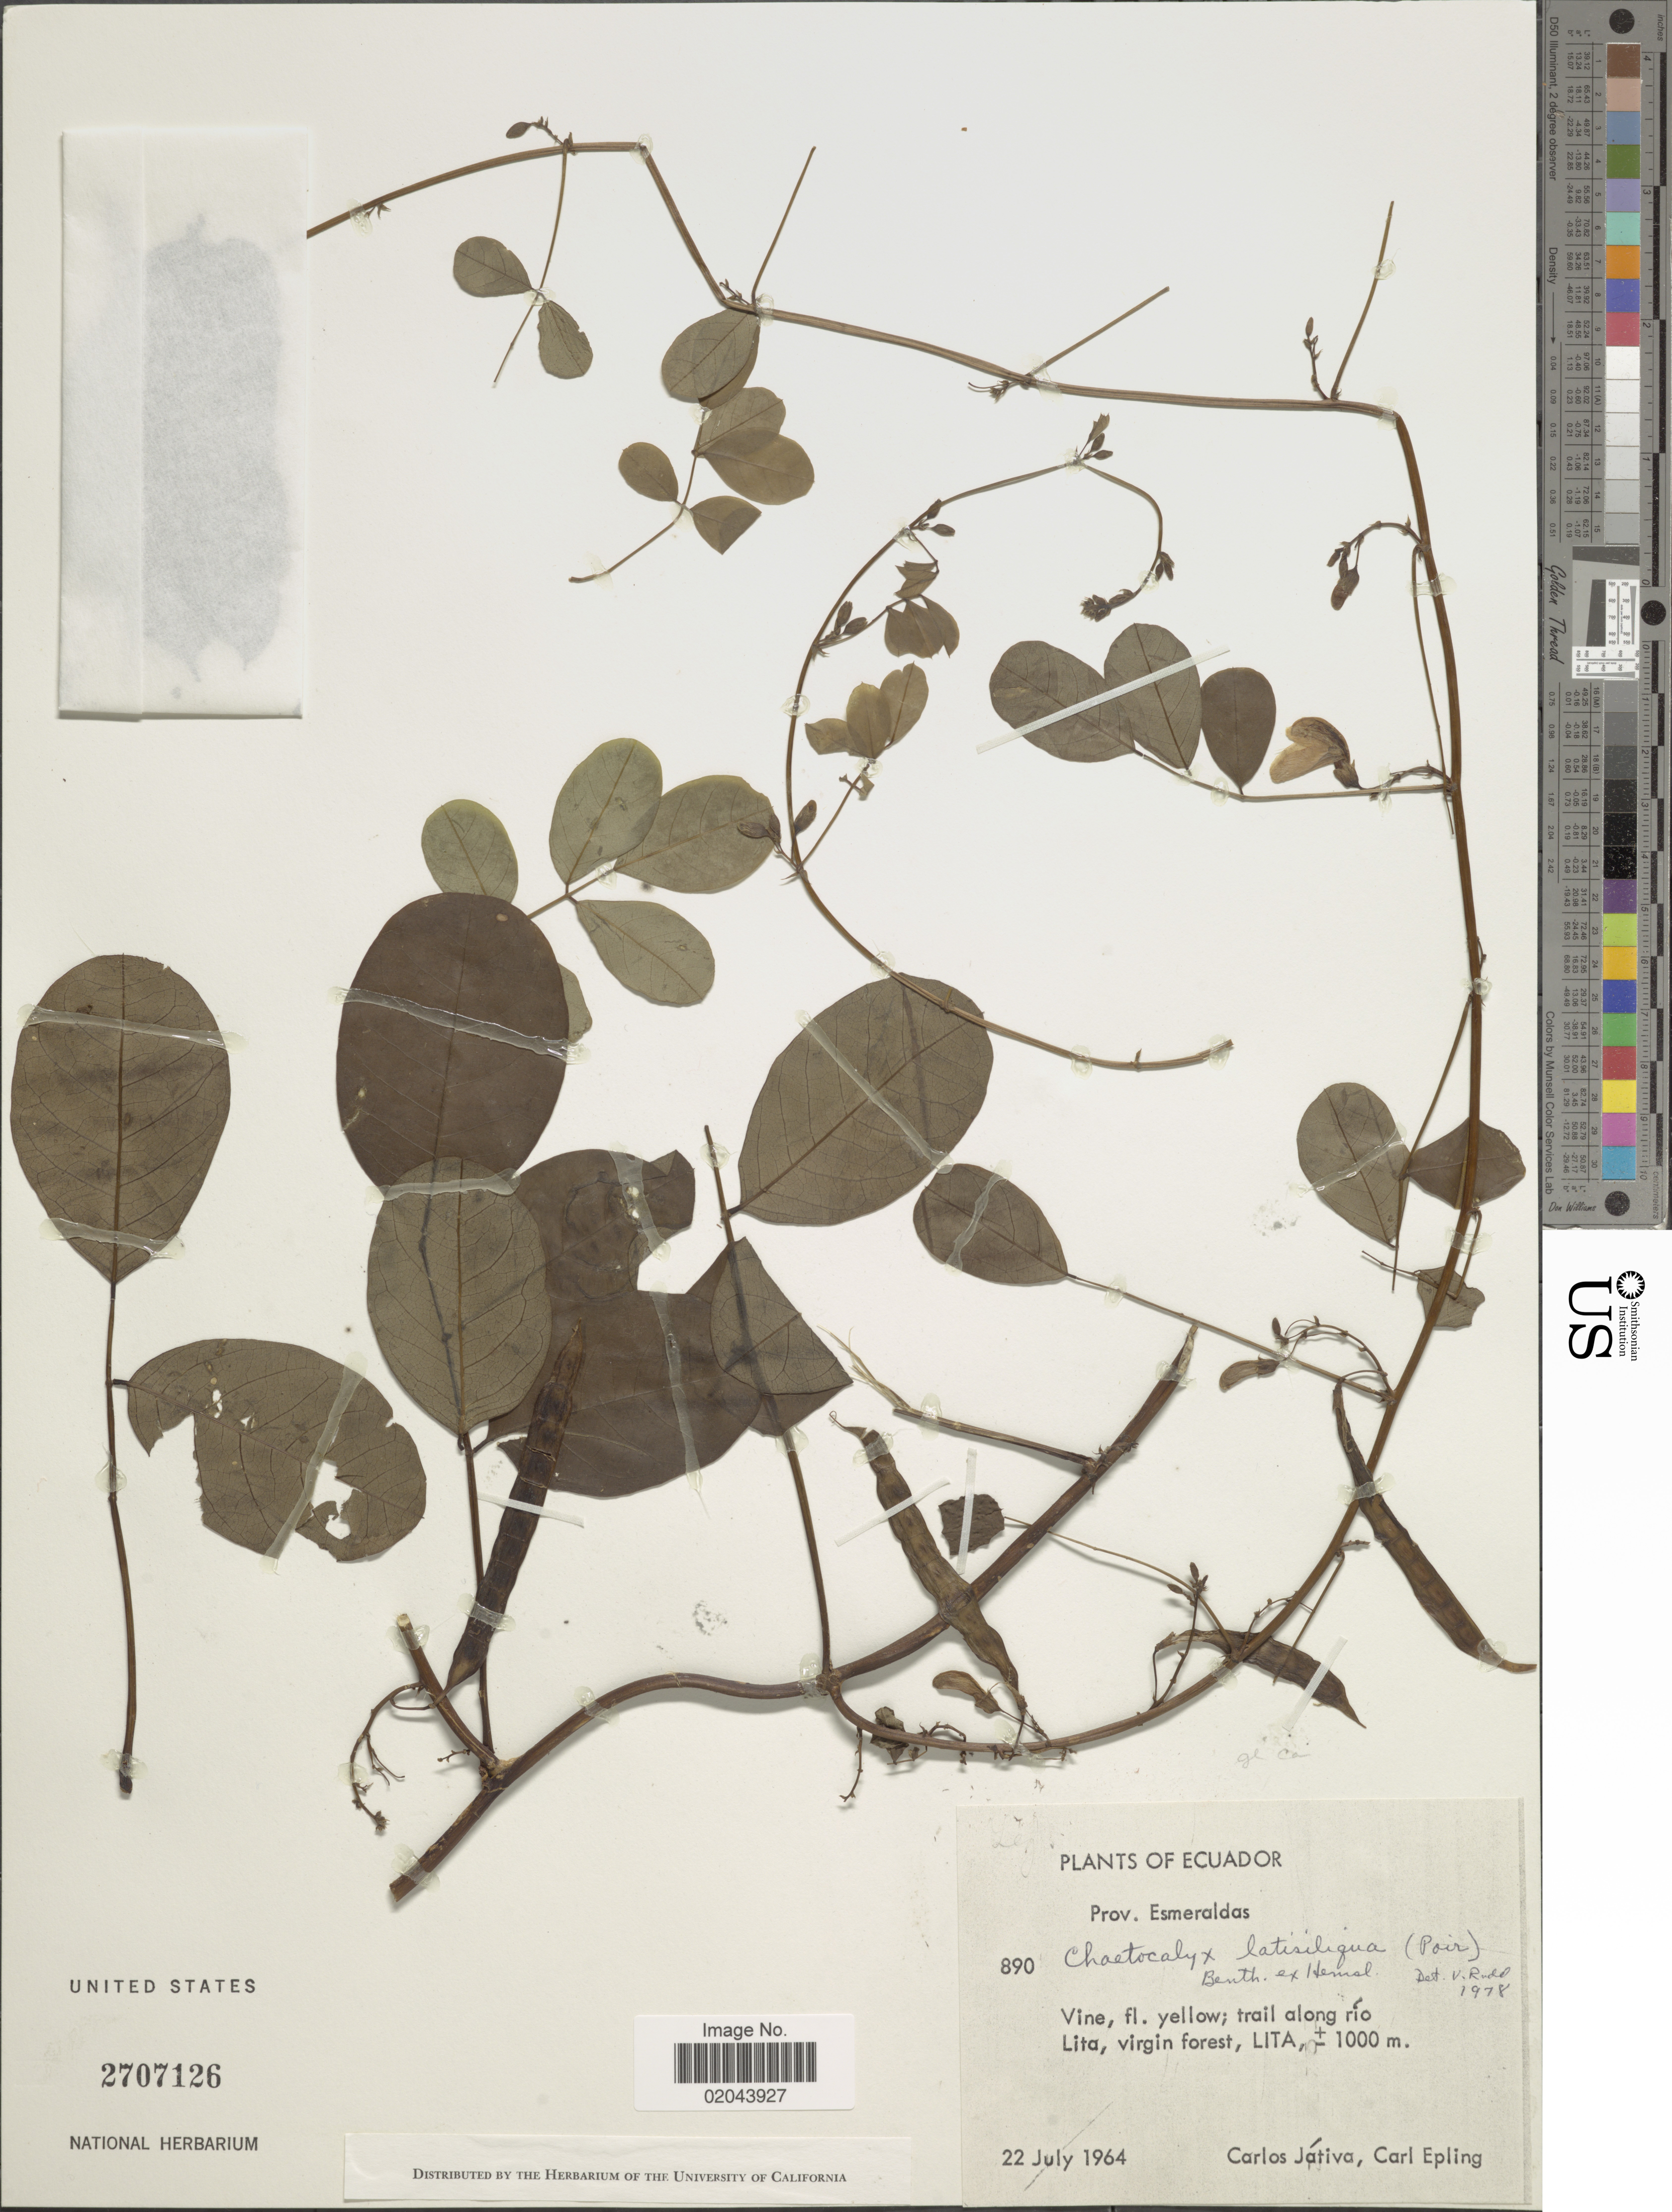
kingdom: Plantae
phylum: Tracheophyta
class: Magnoliopsida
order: Fabales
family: Fabaceae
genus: Chaetocalyx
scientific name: Chaetocalyx latisiliqua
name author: (Poir.) Benth. ex Hemsl.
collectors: C. D. Játiva & C. C. Epling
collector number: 890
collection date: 1964-07-22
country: Ecuador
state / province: Esmeraldas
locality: Trail along río Lita, virgin forest, LITA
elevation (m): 1000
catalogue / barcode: US 2707126